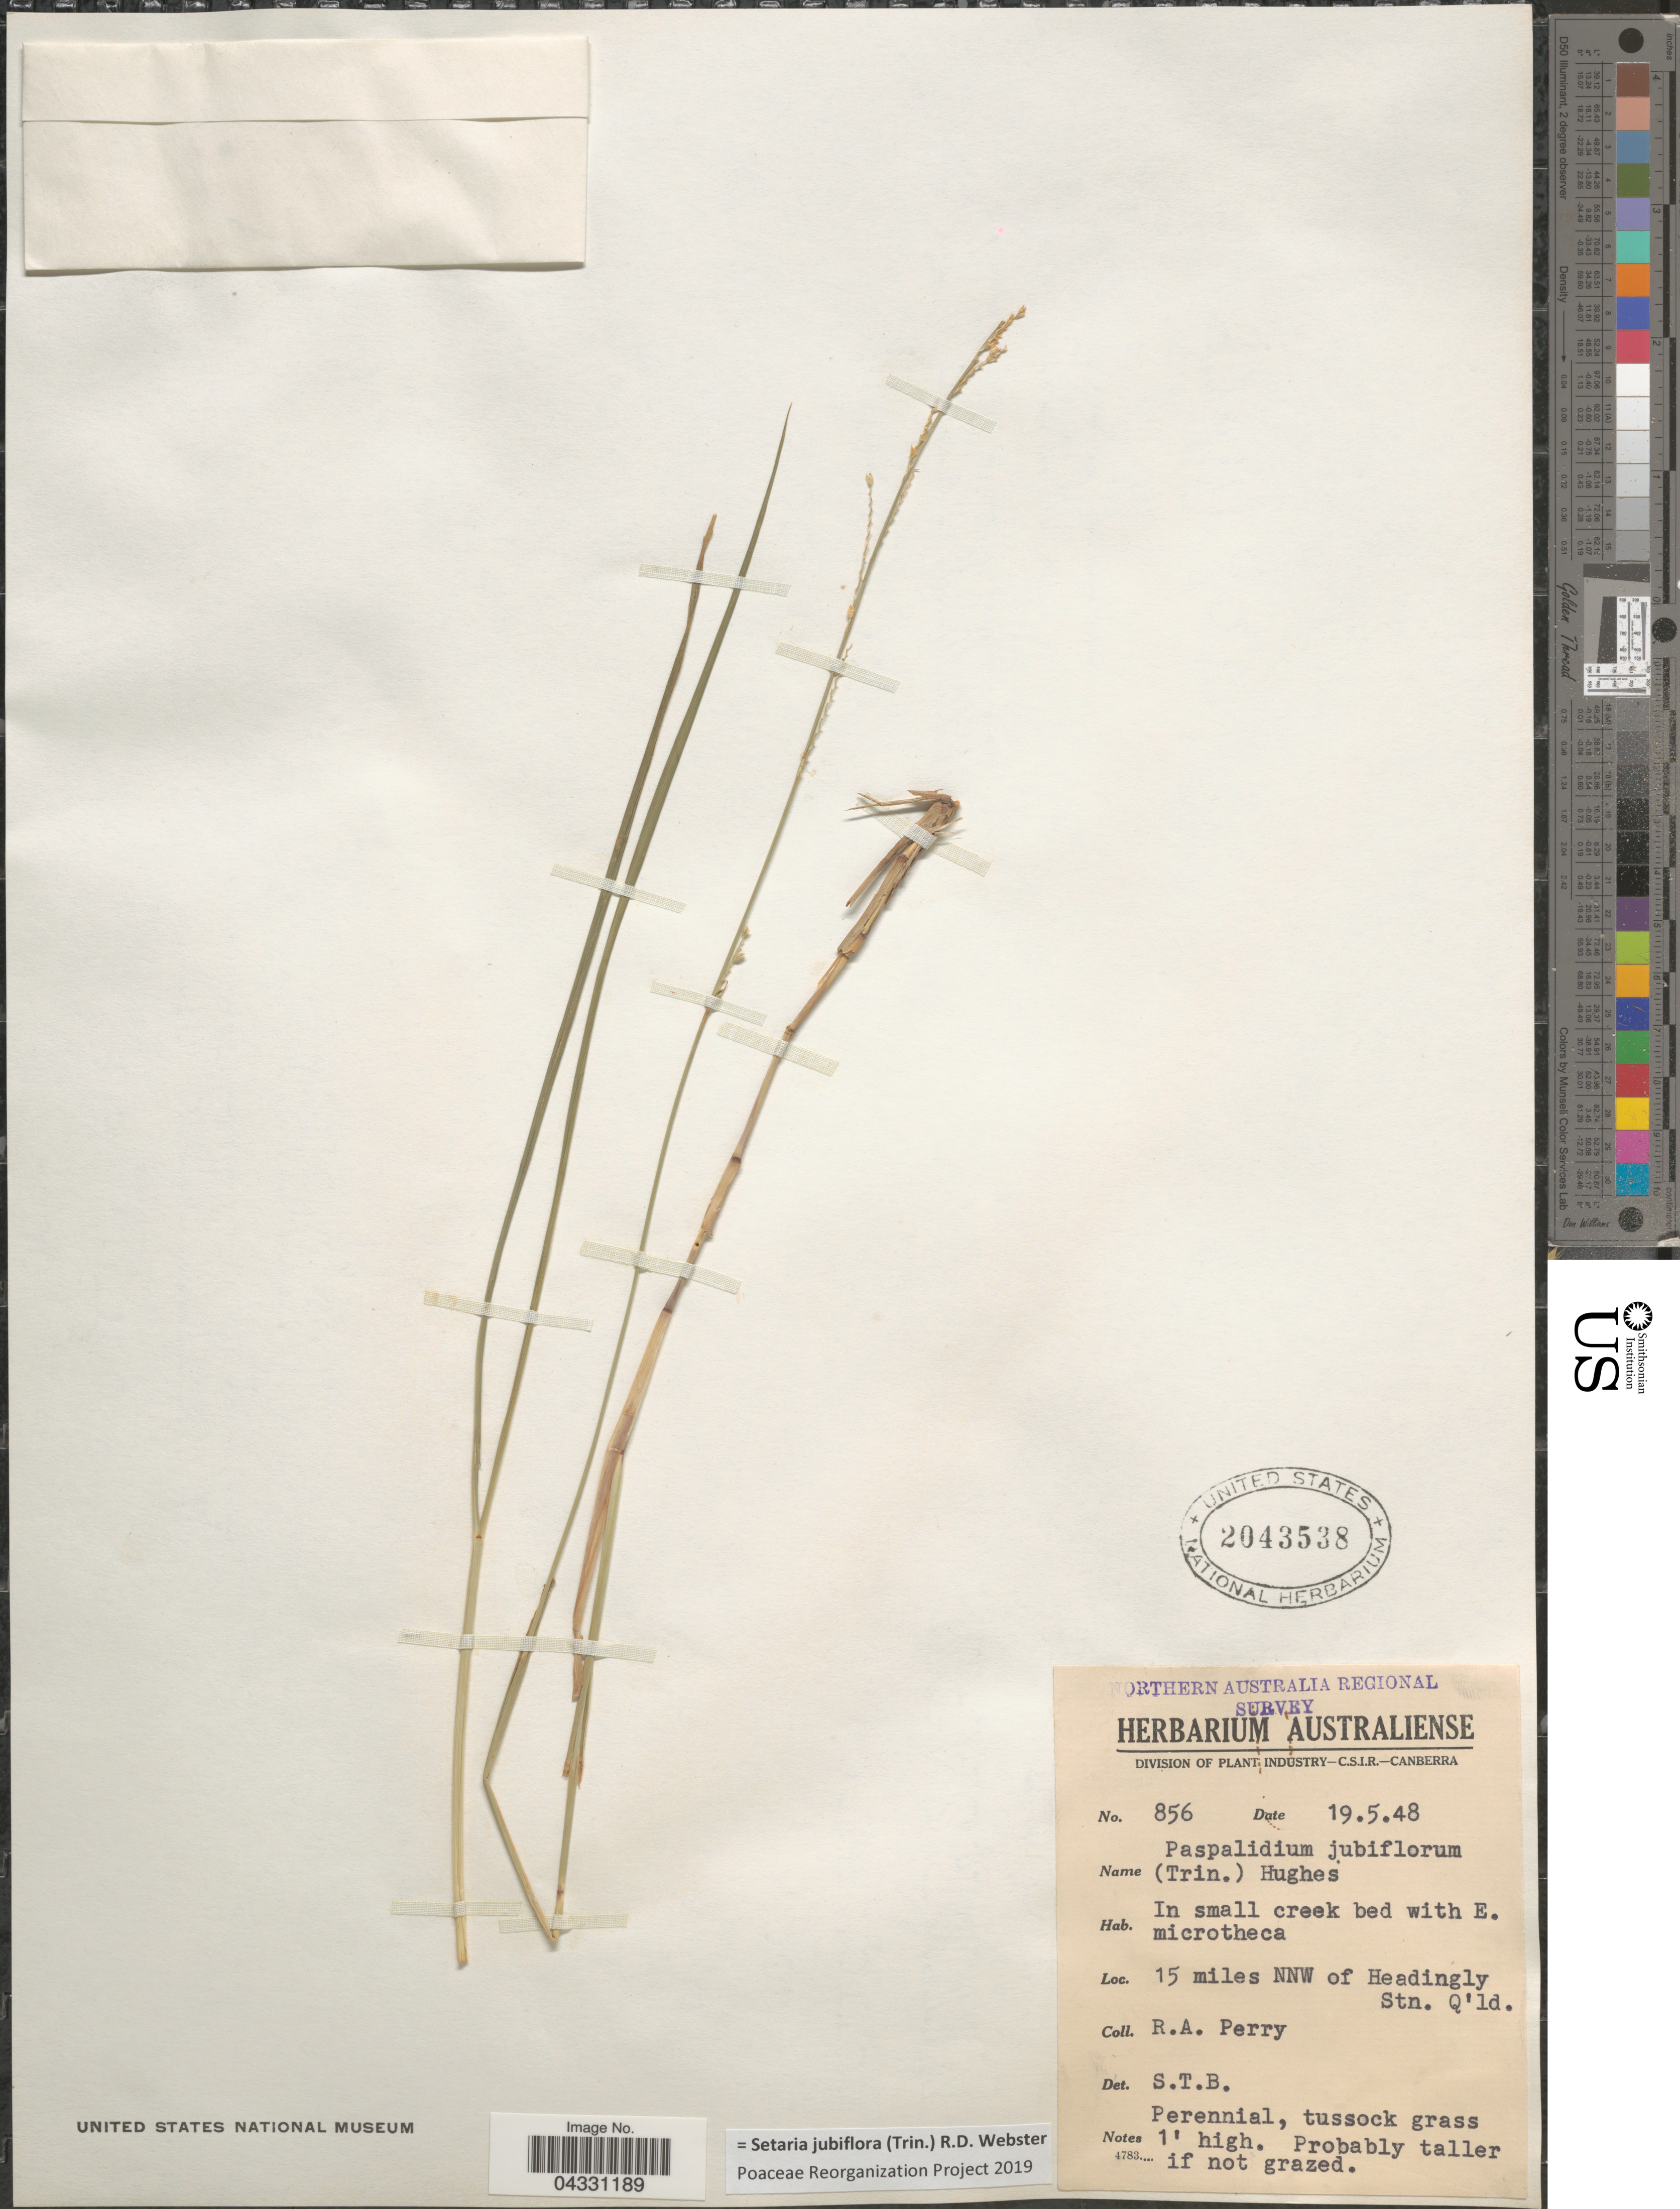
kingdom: Plantae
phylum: Tracheophyta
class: Liliopsida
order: Poales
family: Poaceae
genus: Setaria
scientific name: Setaria jubiflora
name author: (Trin.) R.D. Webster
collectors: Perry, R. A.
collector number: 856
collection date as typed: Transcribed d/m/y: 19/5/48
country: Australia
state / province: Queensland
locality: Northern Australia Regional Survey. 15 miles NNW of Headingly Stn.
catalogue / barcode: US 2043538